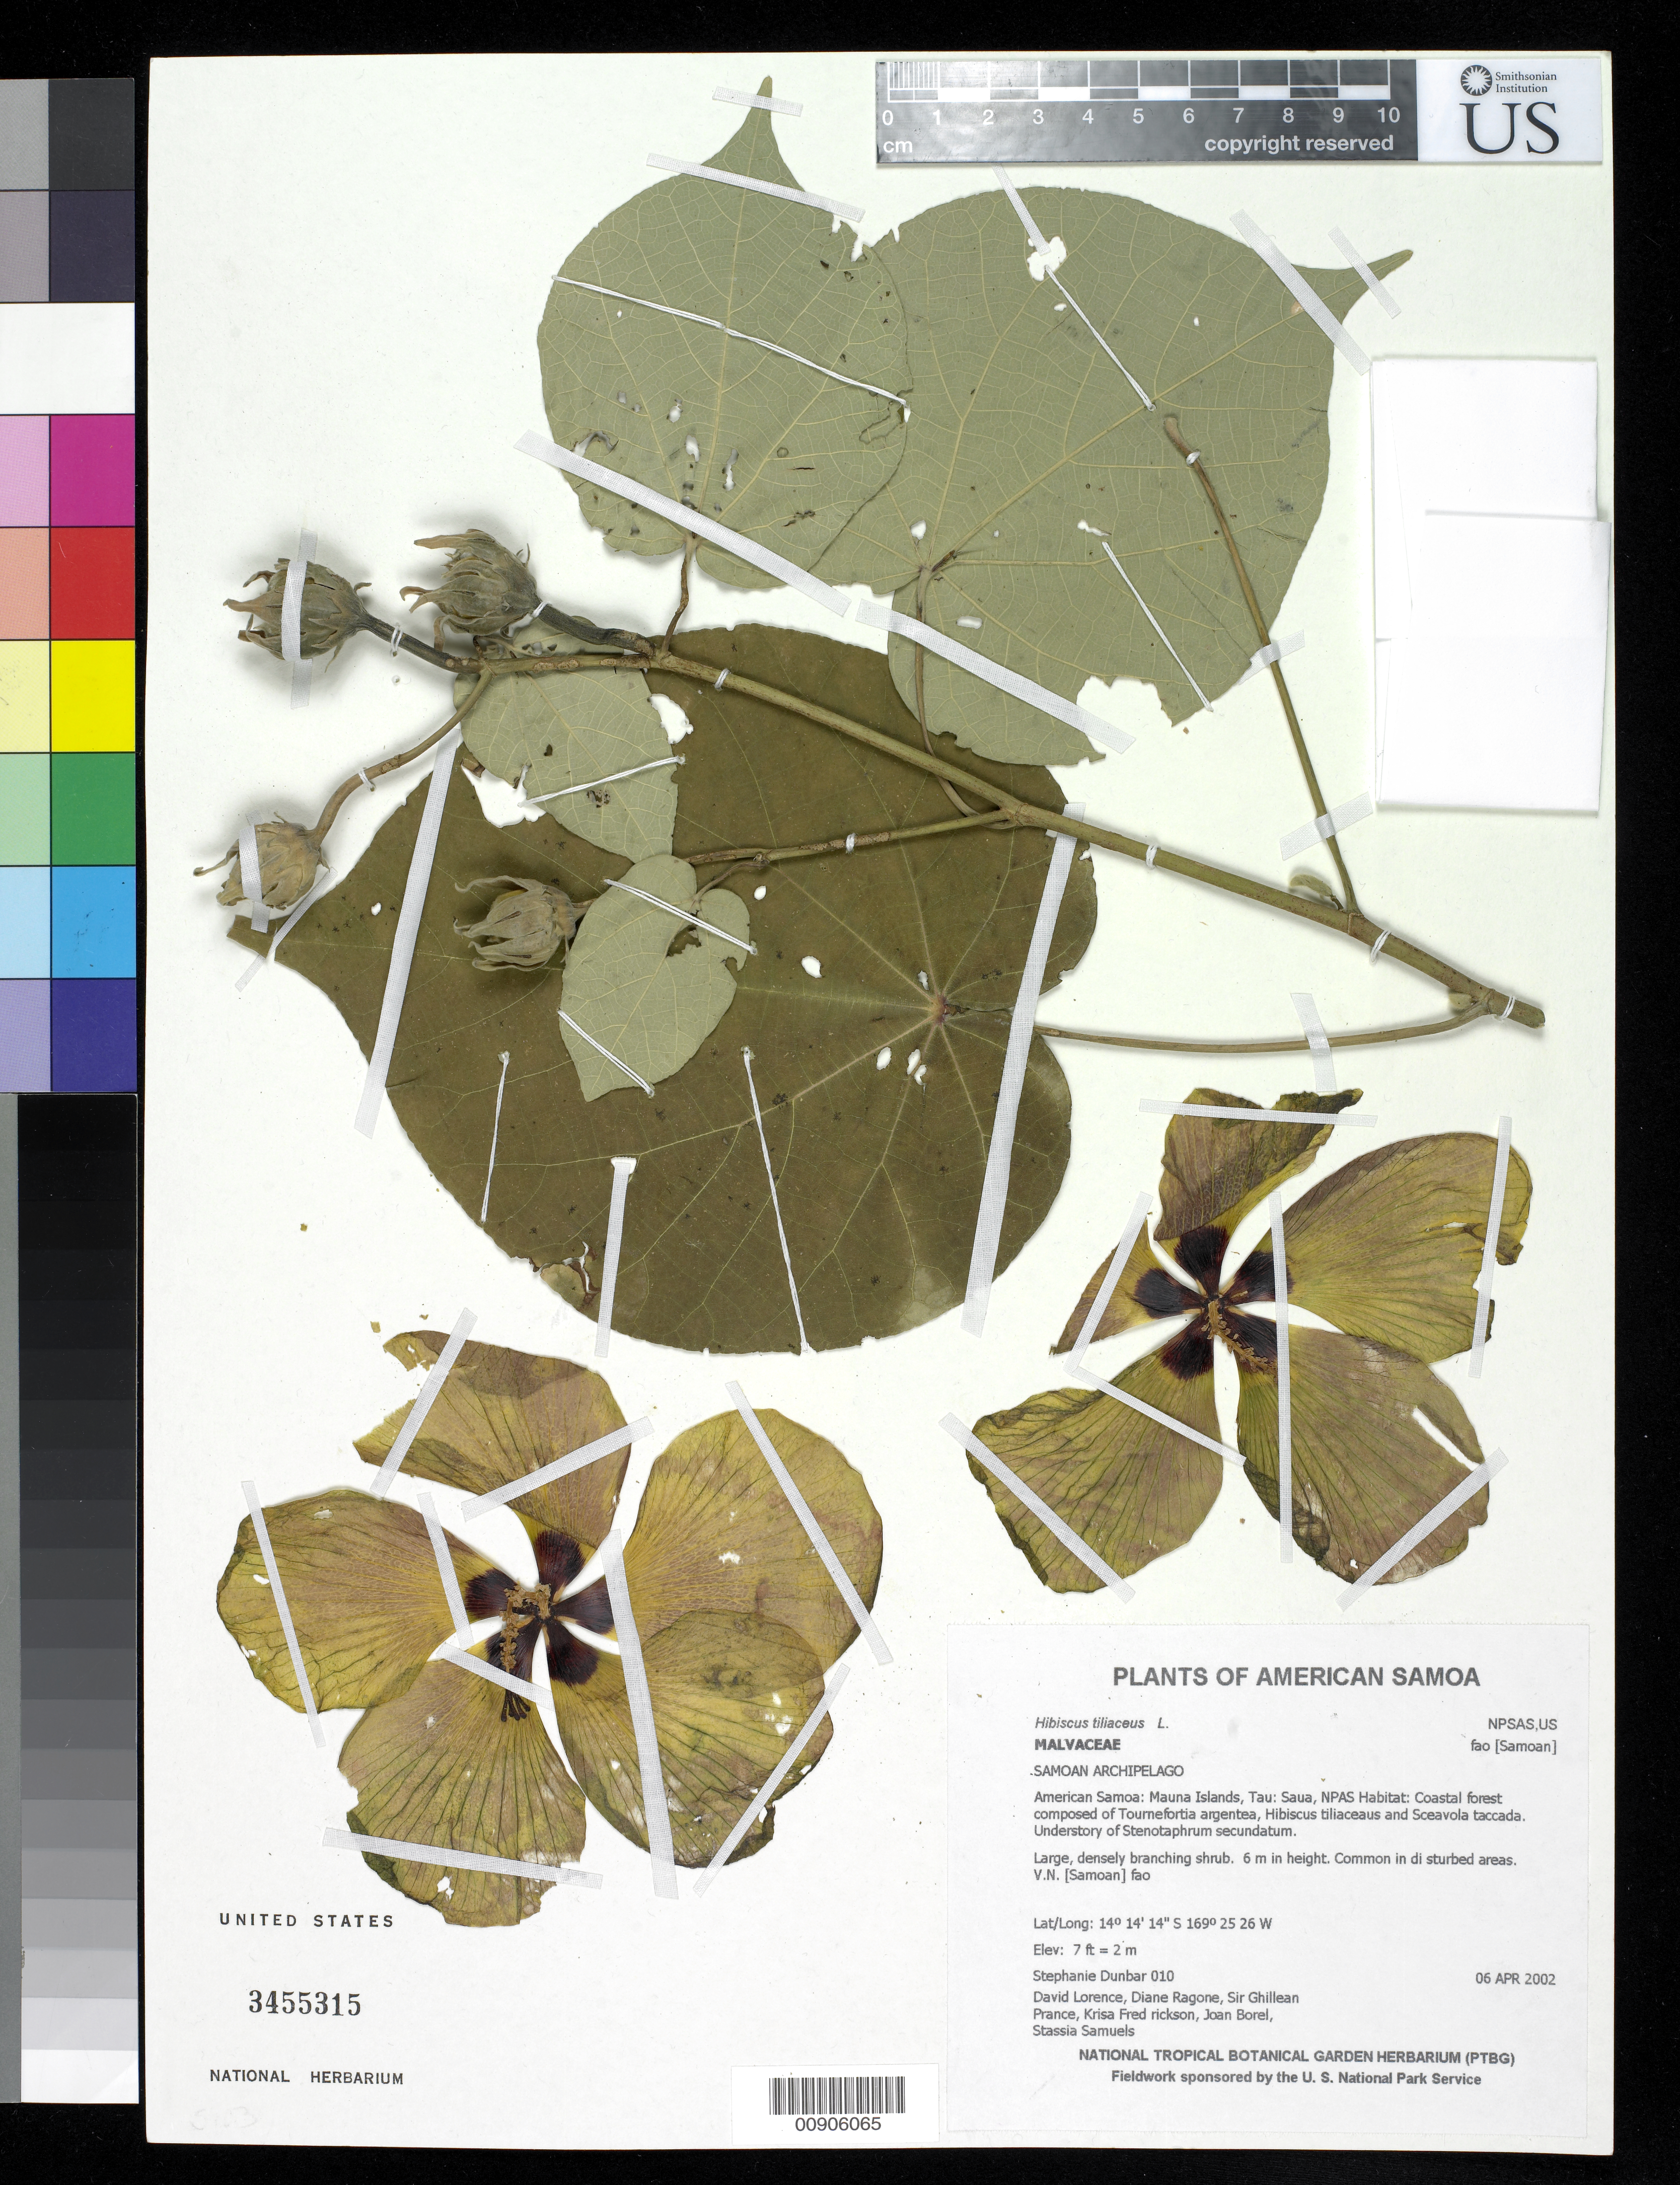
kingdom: Plantae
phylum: Tracheophyta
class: Magnoliopsida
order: Malvales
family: Malvaceae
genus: Talipariti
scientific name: Talipariti tiliaceum var. tiliaceum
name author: (L.) Fryxell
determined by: Dorr, Laurence J., Curator (BOT), Smithsonian Institution - National Museum of Natural History (UNITED STATES)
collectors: -. Dunbar, D. Lorence, D. Ragone, G. T. Prance, K. Fredrickson, J. Borel & M. Lialua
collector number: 010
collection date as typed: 06 Apr 2002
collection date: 2002-04-06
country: American Samoa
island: Ta'u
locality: Samoan Archipelago. Tau: Saua.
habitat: Coastal forest composed of Tournefortia argentea, Hibiscus tiliaceaus, and Sceavola taccada.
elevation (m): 2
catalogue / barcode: US 3455315